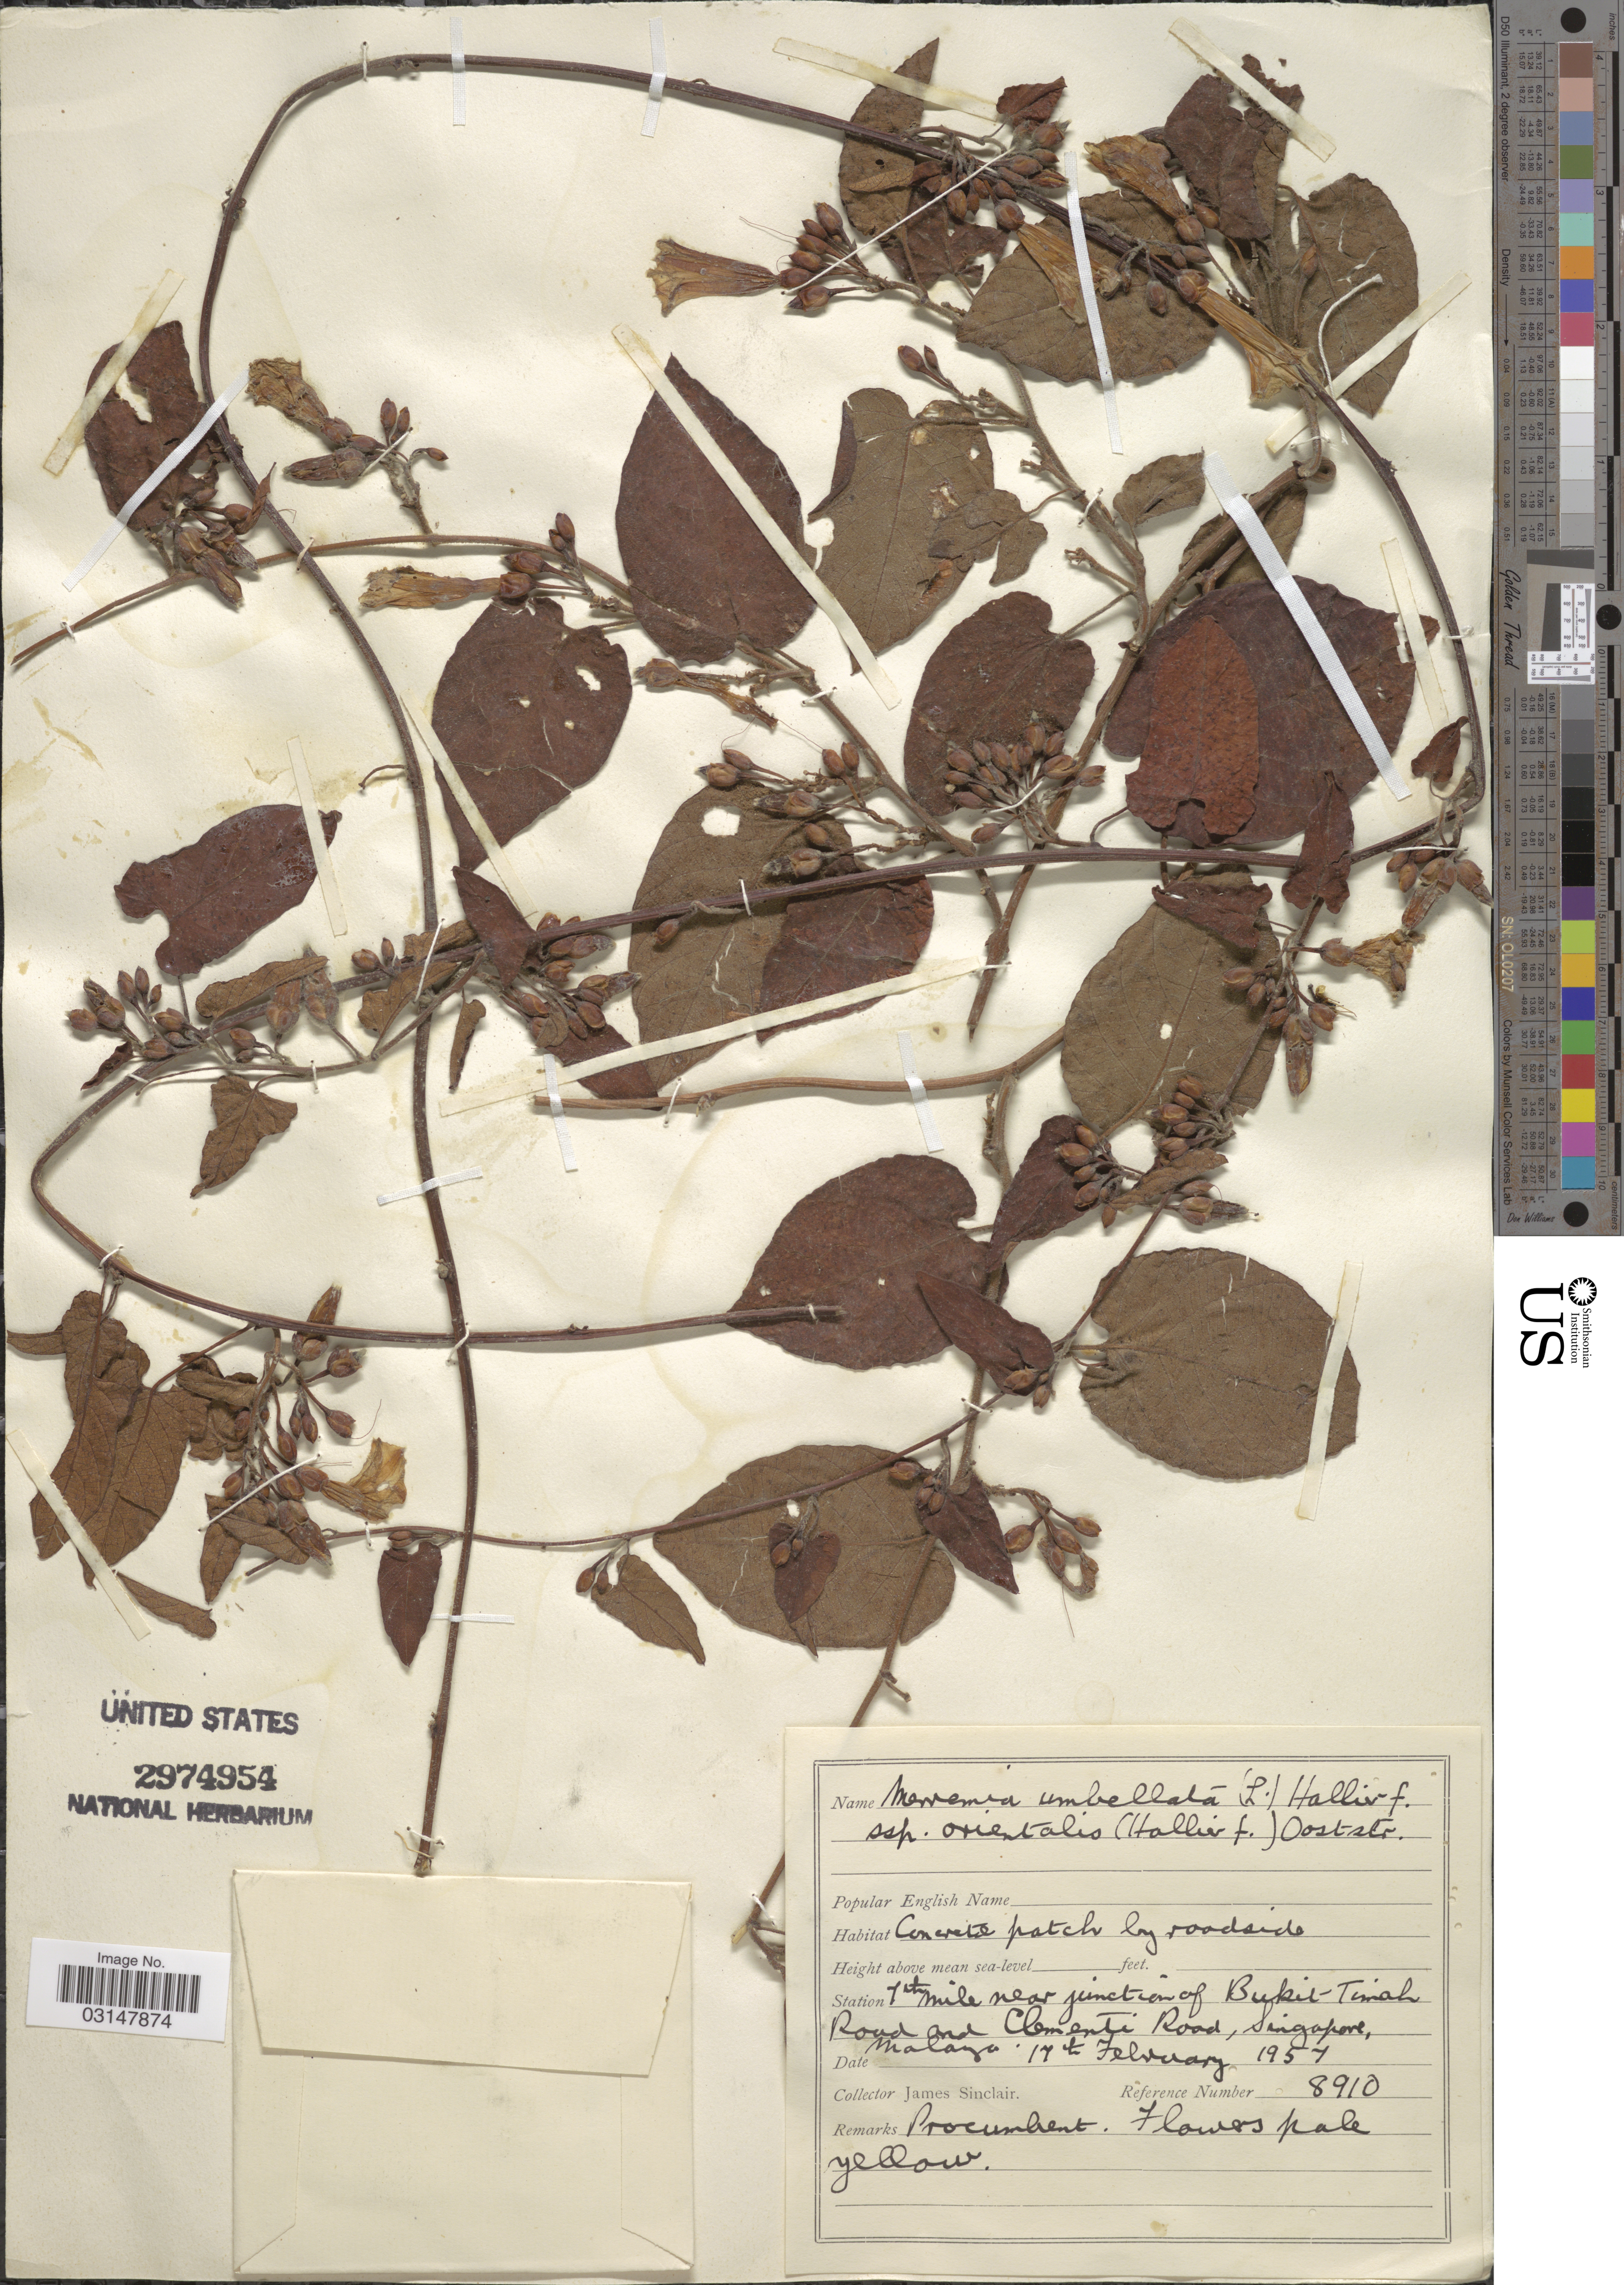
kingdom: Plantae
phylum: Tracheophyta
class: Magnoliopsida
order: Solanales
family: Convolvulaceae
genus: Camonea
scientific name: Camonea pilosa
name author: (Houtt.) A. R. Simões & Staples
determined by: Strong, Mark T., (BOT), Smithsonian Institution - National Museum of Natural History (UNITED STATES)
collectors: J. Sinclair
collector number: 8910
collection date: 1957-02-17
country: Singapore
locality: Station 7th mile near junction of Bukit-Timah Road and Clementi Road, Malaya.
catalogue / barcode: US 2974954